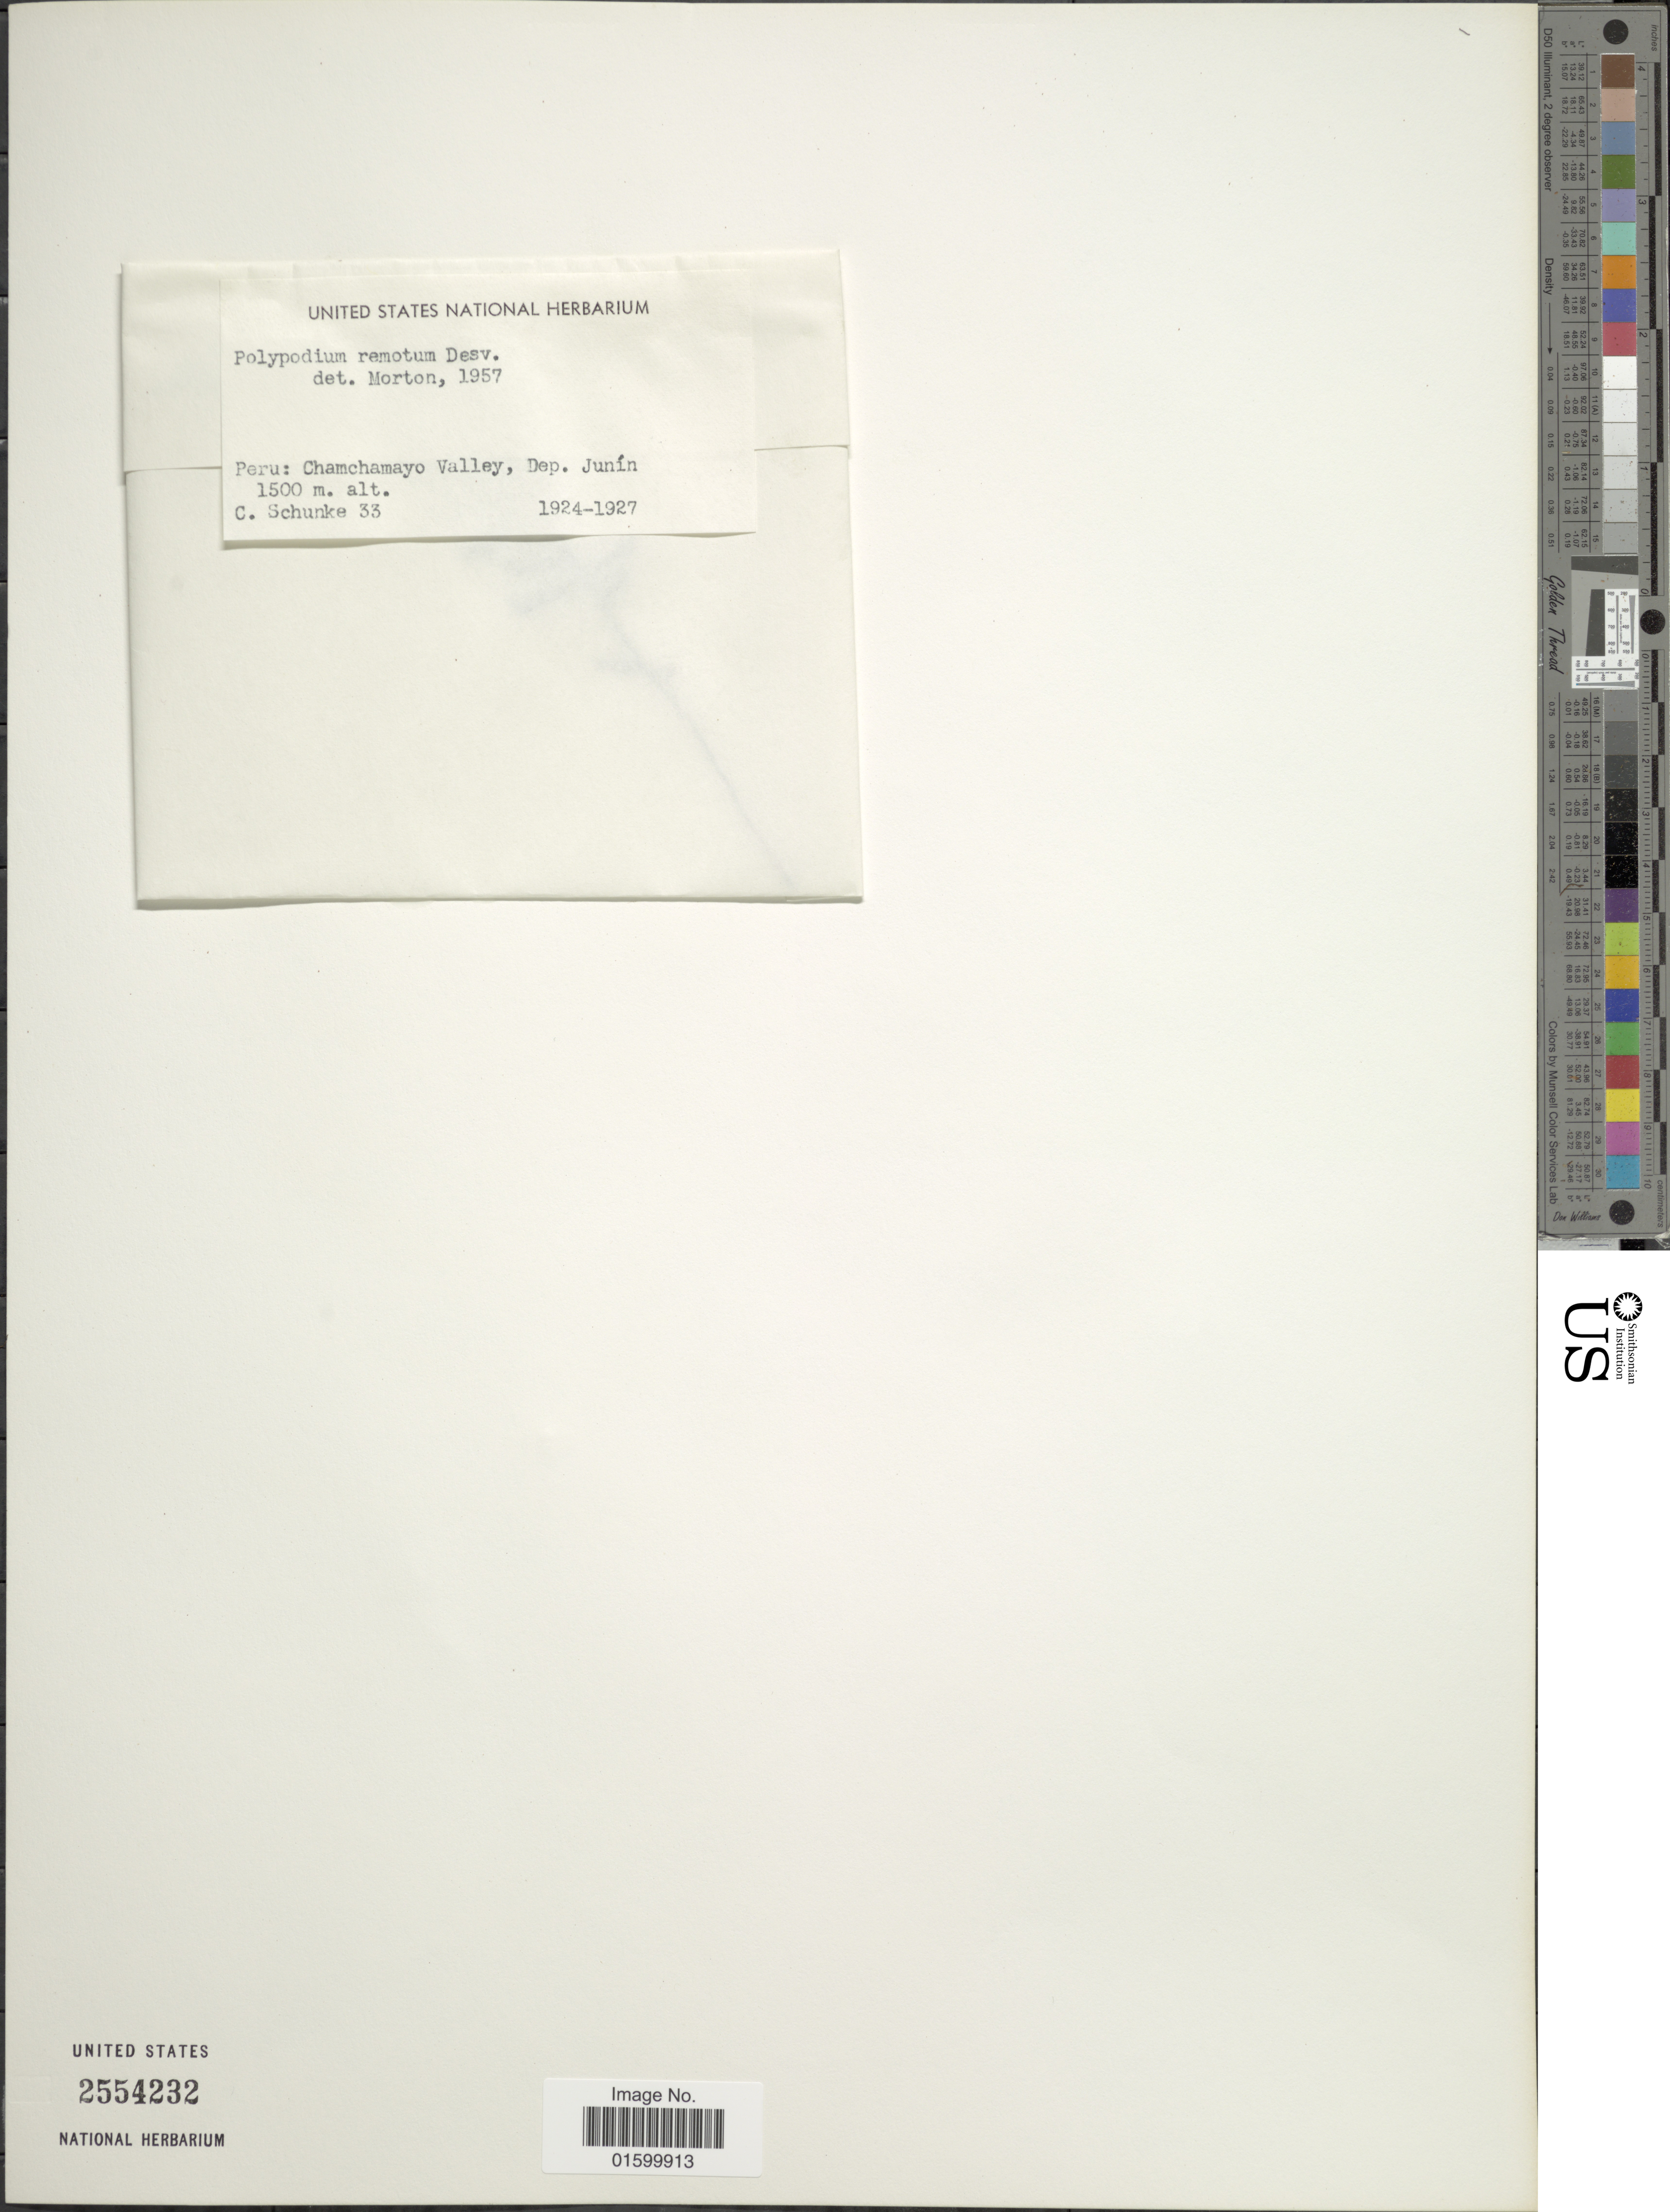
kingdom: Plantae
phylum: Tracheophyta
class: Polypodiopsida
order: Polypodiales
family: Polypodiaceae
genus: Pleopeltis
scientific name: Pleopeltis remota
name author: (Desv.) A.R. Sm.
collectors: C. Schunke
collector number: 33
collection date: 1924/1927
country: Peru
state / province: Junín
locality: Peru: Chamchamayo Valley, Dep. Junin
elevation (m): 1500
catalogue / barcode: US 2554232